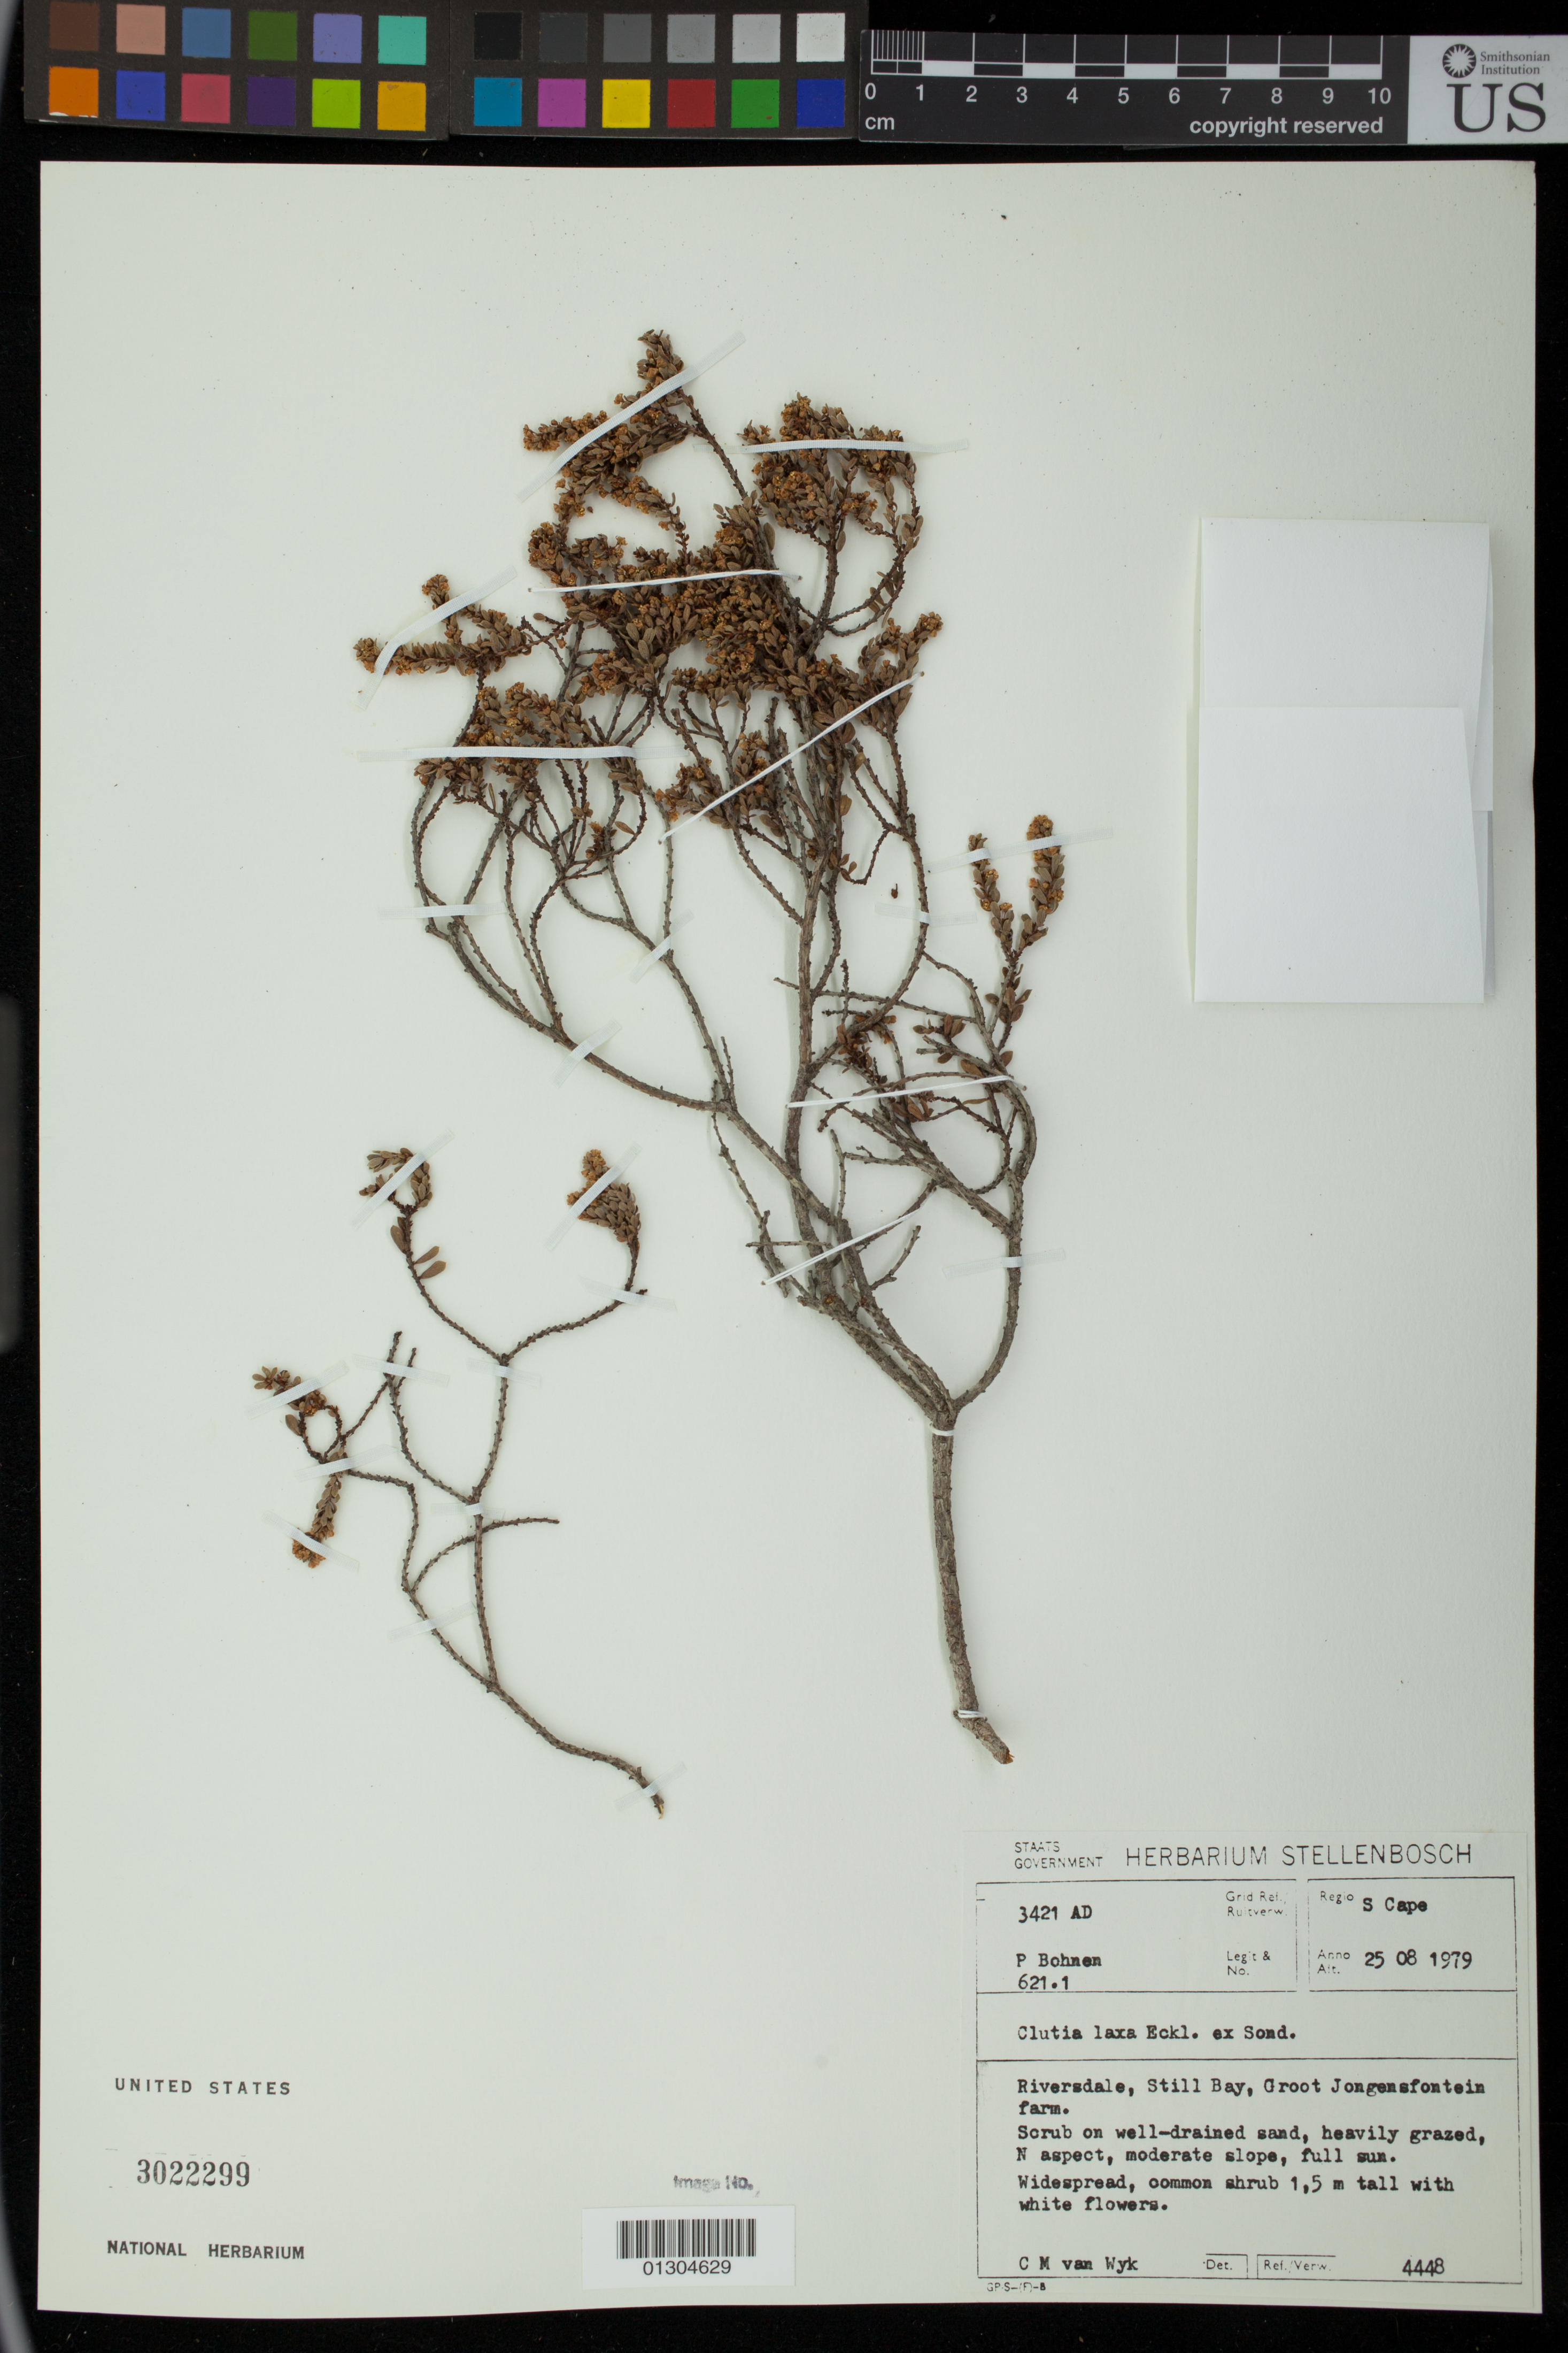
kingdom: Plantae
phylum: Tracheophyta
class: Magnoliopsida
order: Malpighiales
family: Peraceae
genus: Clutia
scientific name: Clutia laxa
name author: Eckl. ex Sond.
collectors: P. Bohnen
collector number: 3421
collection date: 1979-08-25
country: South Africa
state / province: Western Cape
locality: Riversdale, Still Bay, Groot Jongensfontein farm.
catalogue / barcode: US 3022299